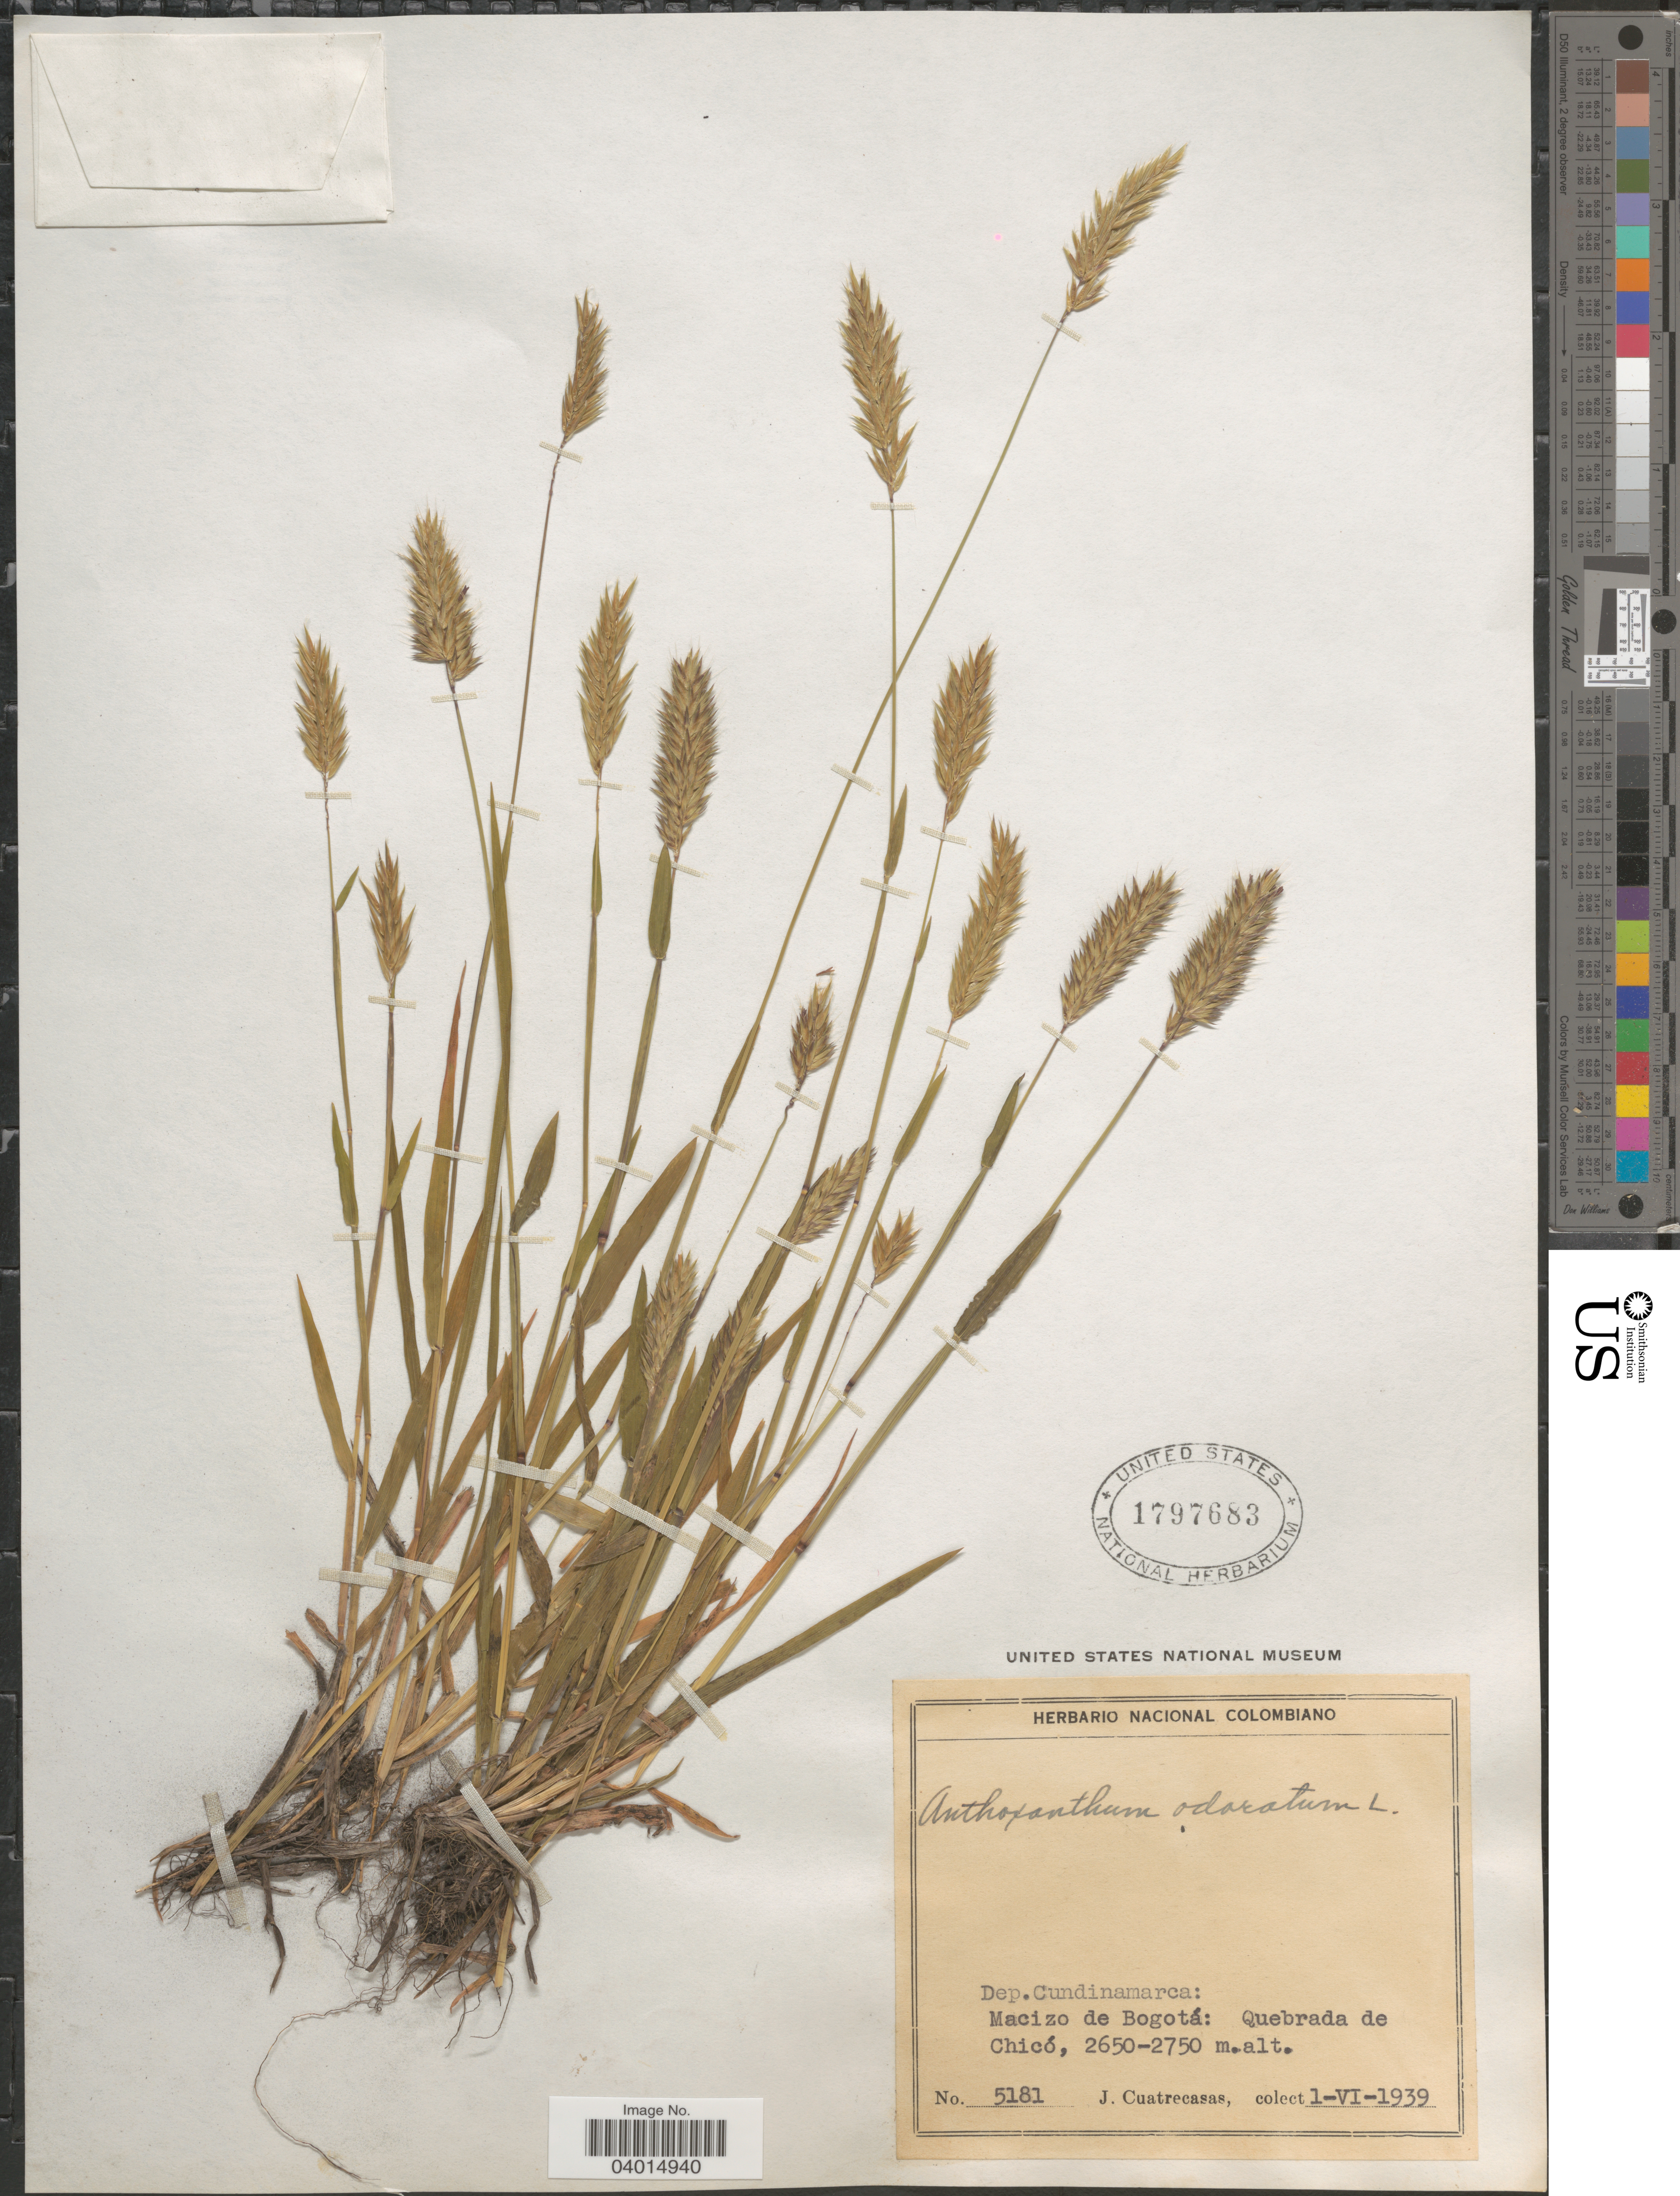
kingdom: Plantae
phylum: Tracheophyta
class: Liliopsida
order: Poales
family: Poaceae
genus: Anthoxanthum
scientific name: Anthoxanthum odoratum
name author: L.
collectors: J. Cuatrecasas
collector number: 5181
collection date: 1939-06-01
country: Colombia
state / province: Cundinamarca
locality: Dep. Cundinamarca: Mazico de Bogotá: Quebrada de Chicó.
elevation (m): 2650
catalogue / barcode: US 1797683